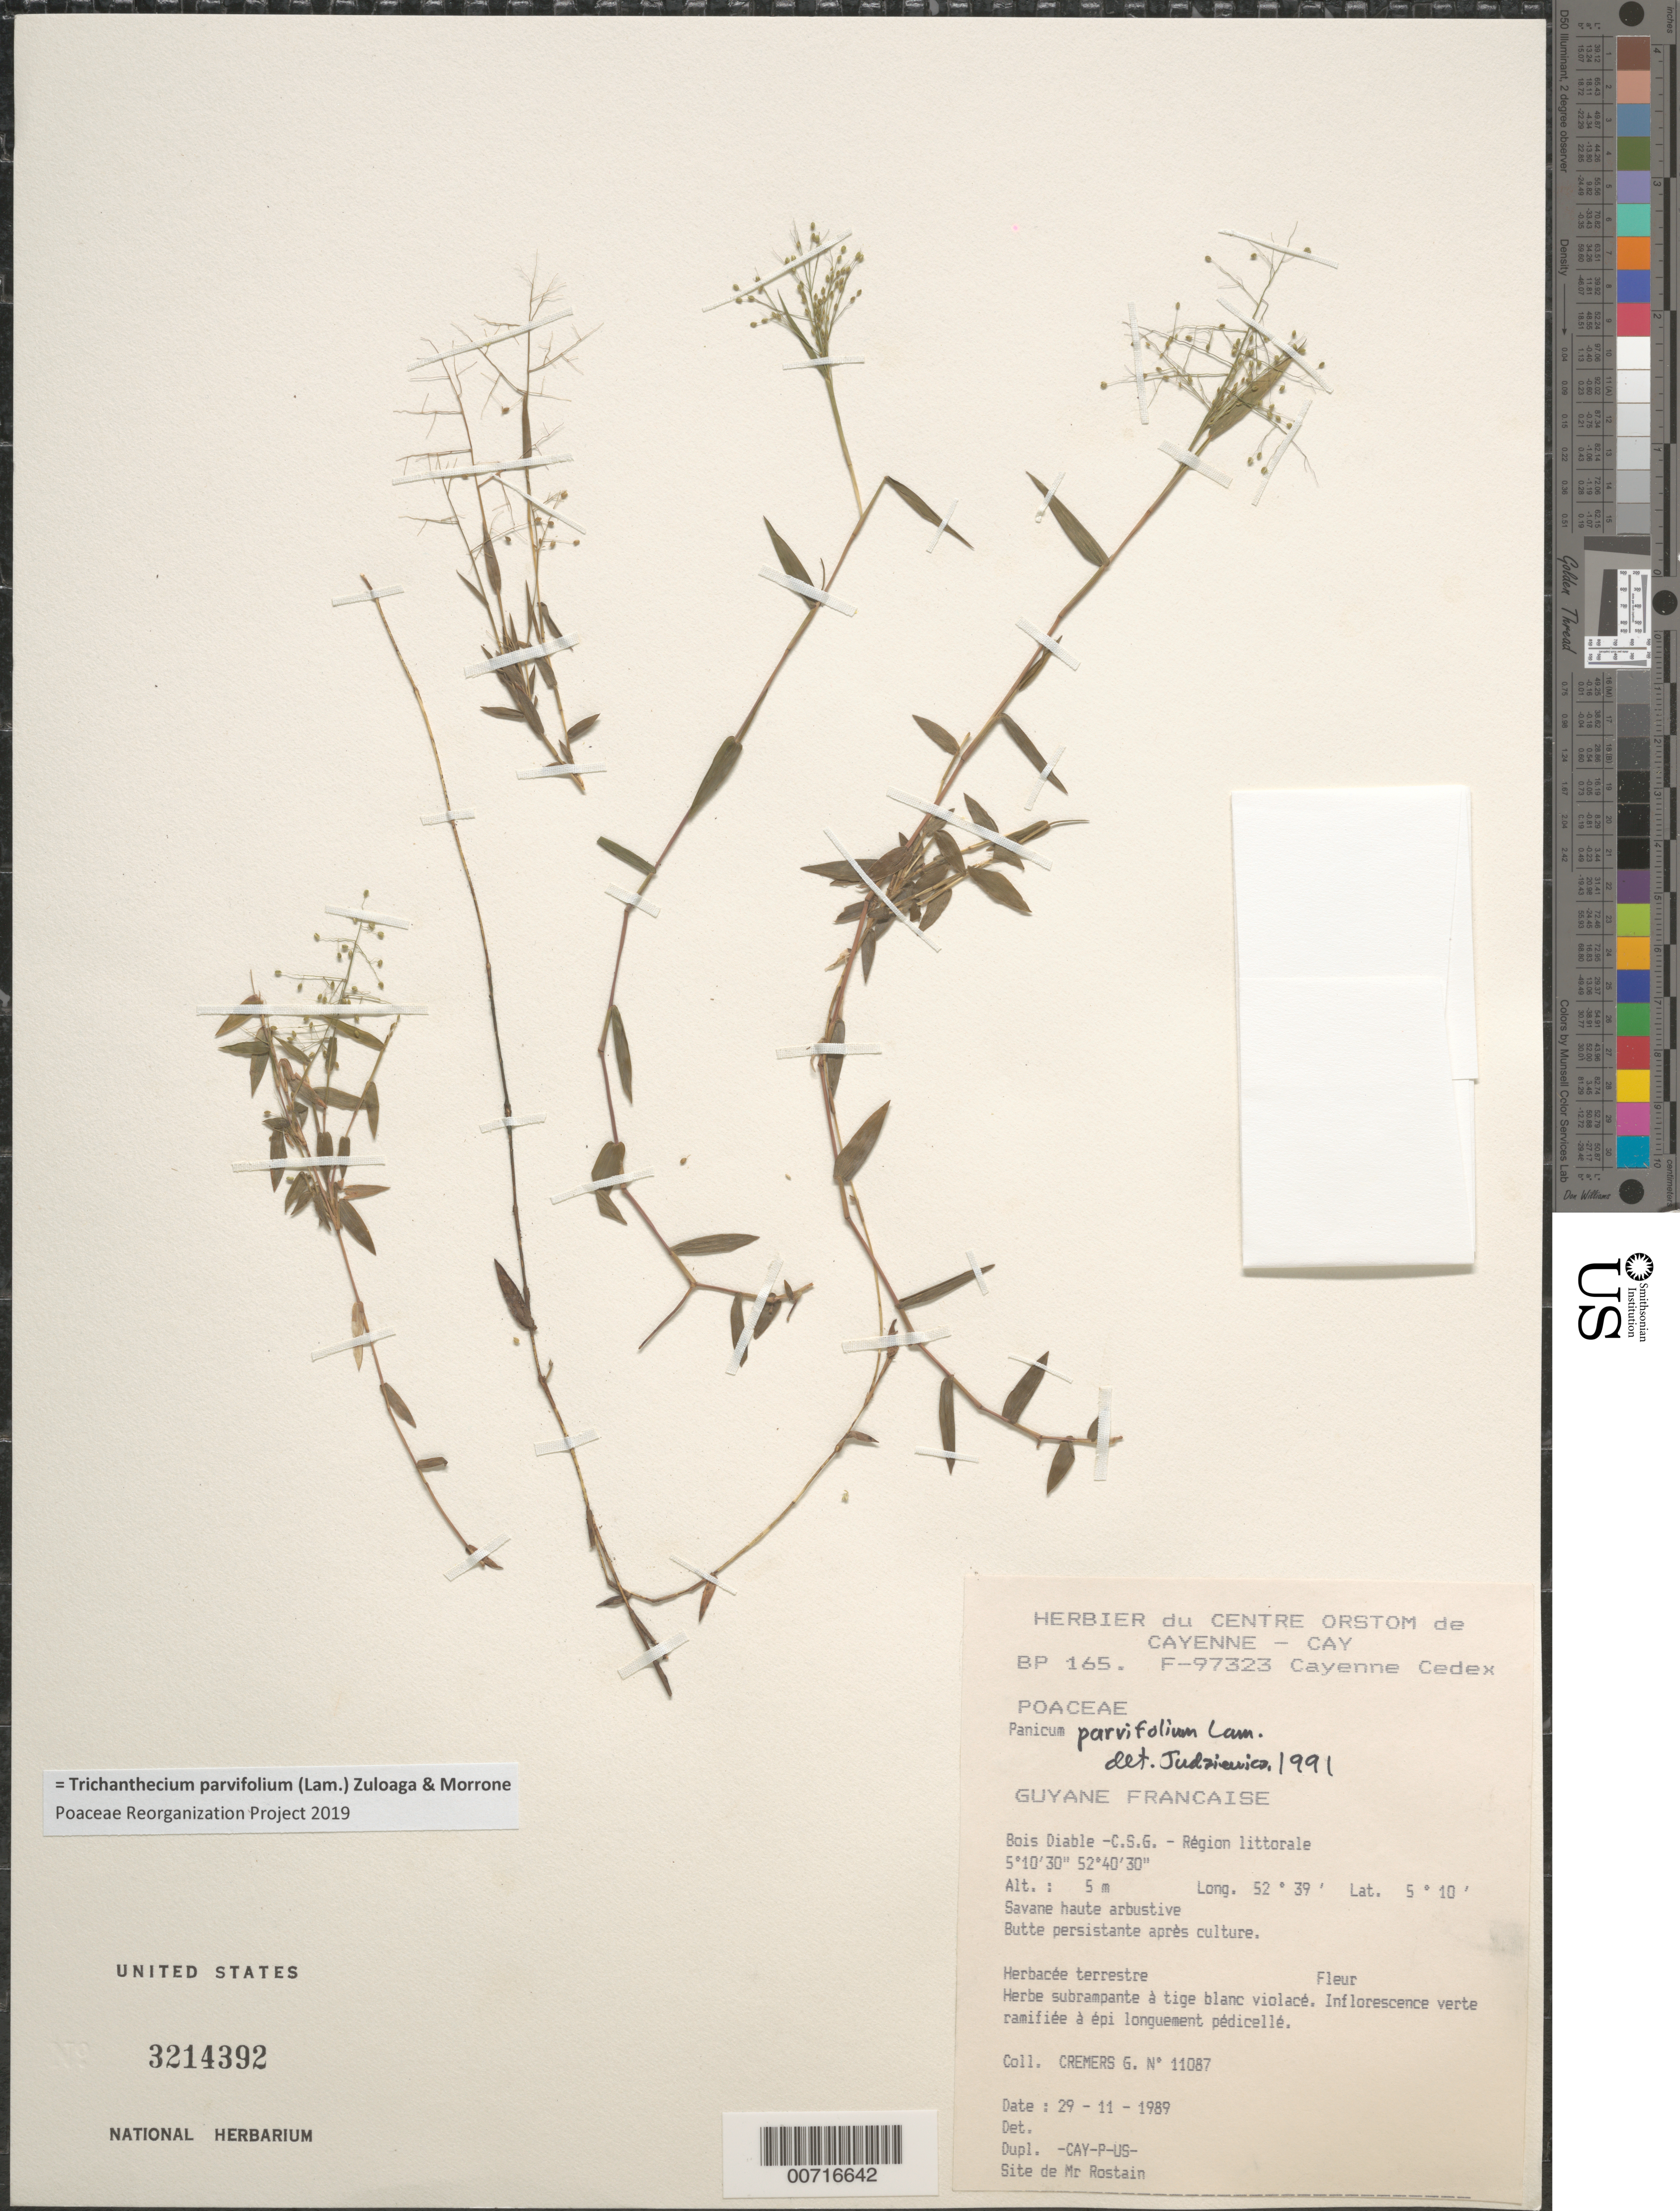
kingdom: Plantae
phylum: Tracheophyta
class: Liliopsida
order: Poales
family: Poaceae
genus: Trichanthecium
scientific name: Trichanthecium parvifolium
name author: (Lam.) Zuloaga & Morrone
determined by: Poaceae Reorganization Project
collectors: G. Cremers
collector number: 11087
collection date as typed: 29-Nov-89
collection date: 1989-11-29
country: French Guiana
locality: Bois Diable, C.S.G.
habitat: Région littorale, savane haute arbustive, butte persistante apres culture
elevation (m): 5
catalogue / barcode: US 3214392